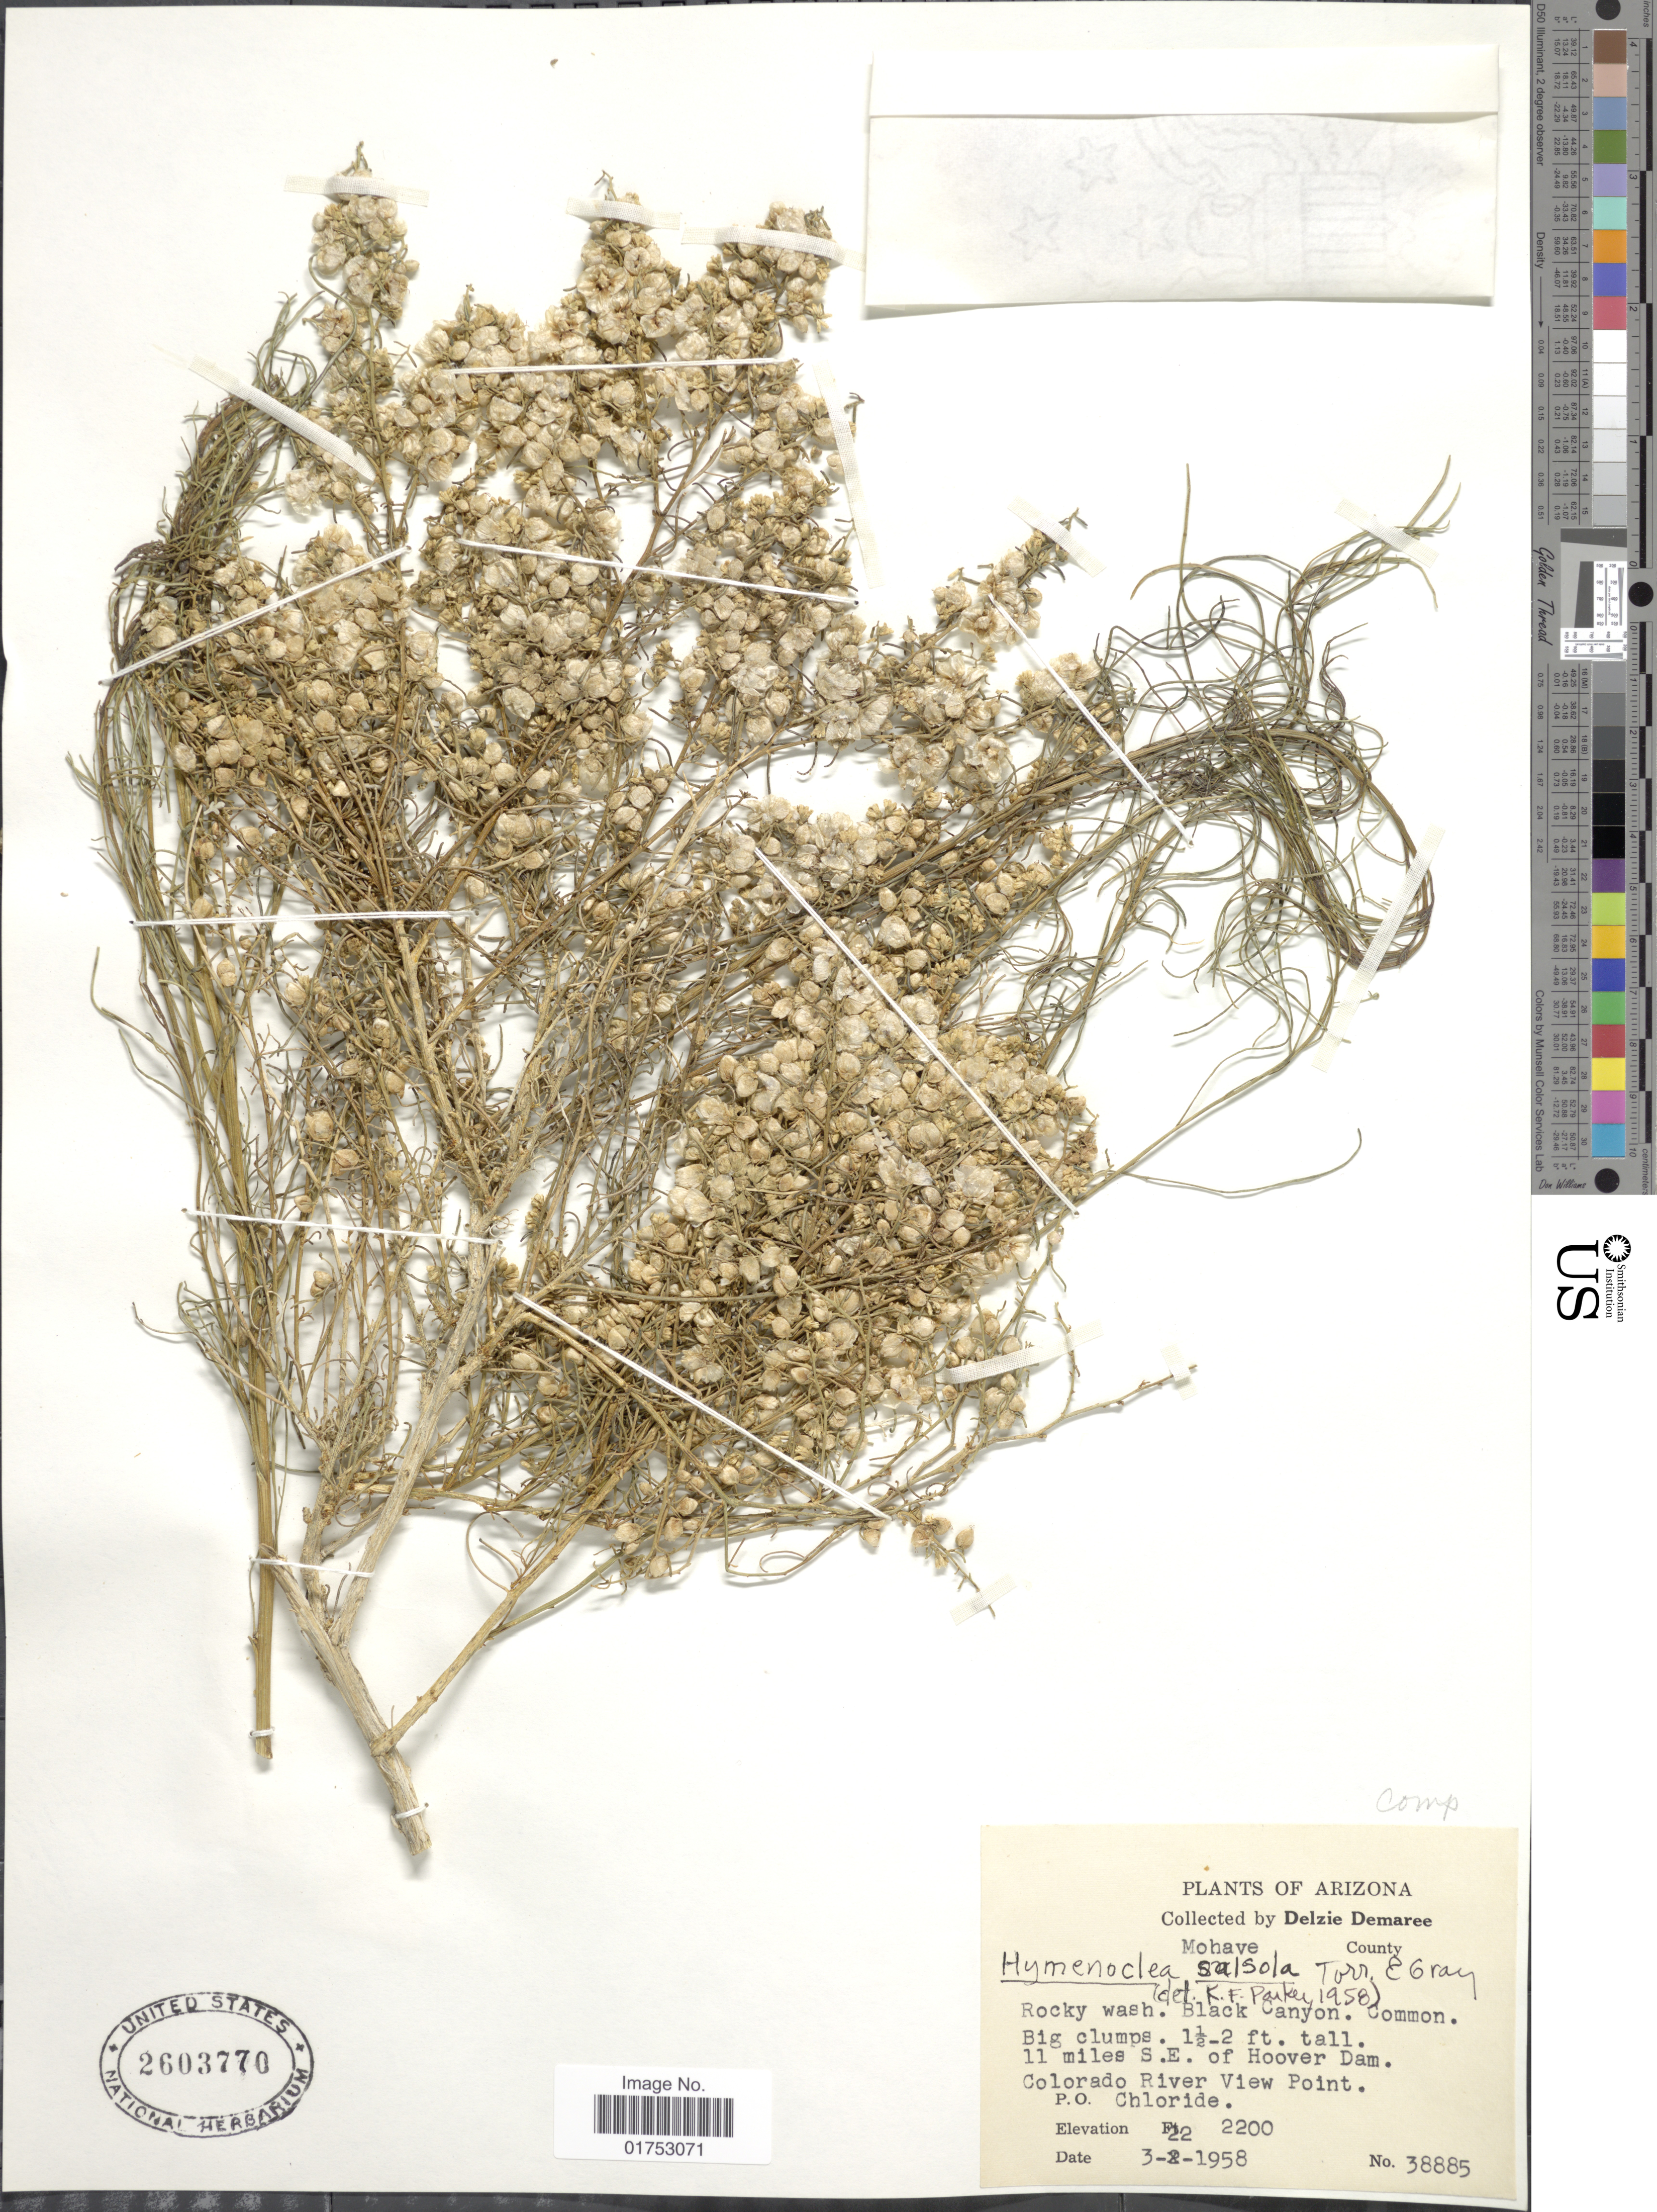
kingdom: Plantae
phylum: Tracheophyta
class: Magnoliopsida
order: Asterales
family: Asteraceae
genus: Hymenoclea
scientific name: Hymenoclea salsola var. fasciculata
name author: (A. Nelson) K.M. Peterson & W.W.Payne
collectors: D. Demaree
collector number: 38885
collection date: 1958-03-22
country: United States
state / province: Arizona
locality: Mohave County, 11 miles S. E. of Hoover Dam, Colorado River View Point, P. O. Chloride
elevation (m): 671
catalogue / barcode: US 2603770